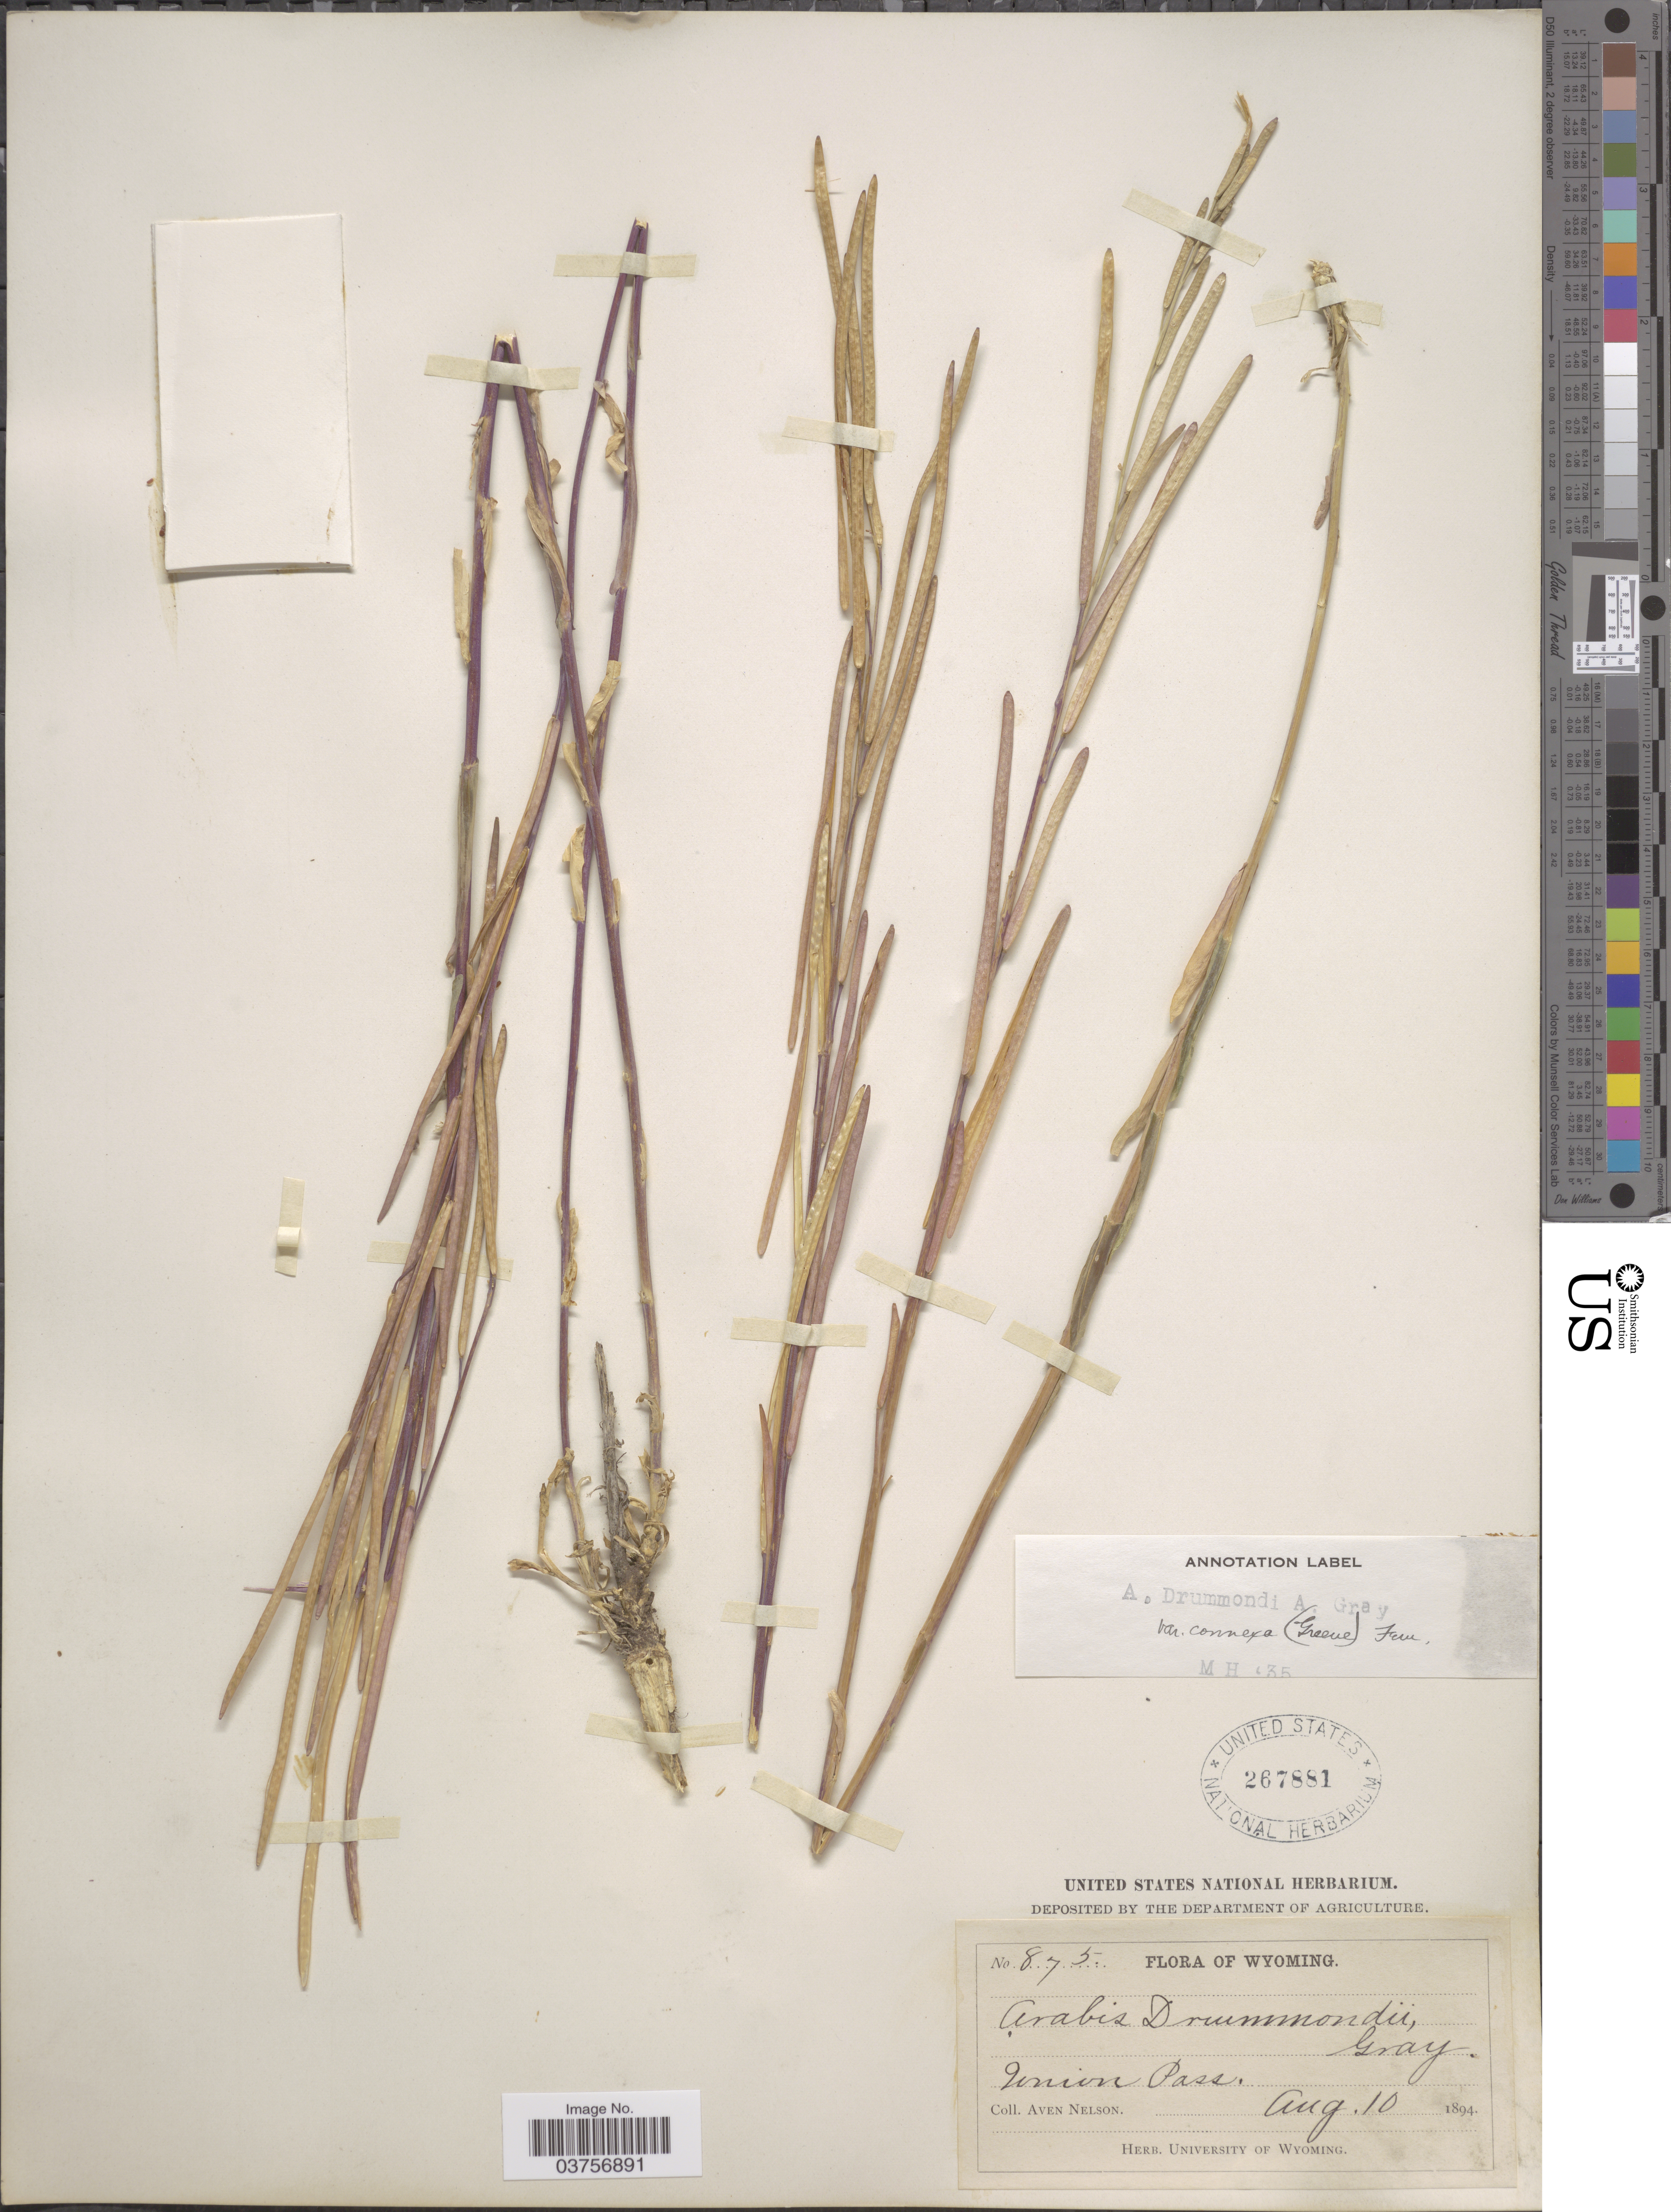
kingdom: Plantae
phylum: Tracheophyta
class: Magnoliopsida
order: Brassicales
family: Brassicaceae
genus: Arabis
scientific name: Arabis drummondii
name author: A. Gray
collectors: A. Nelson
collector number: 875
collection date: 1894-08-10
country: United States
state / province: Wyoming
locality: Union Pass.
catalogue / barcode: US 267881